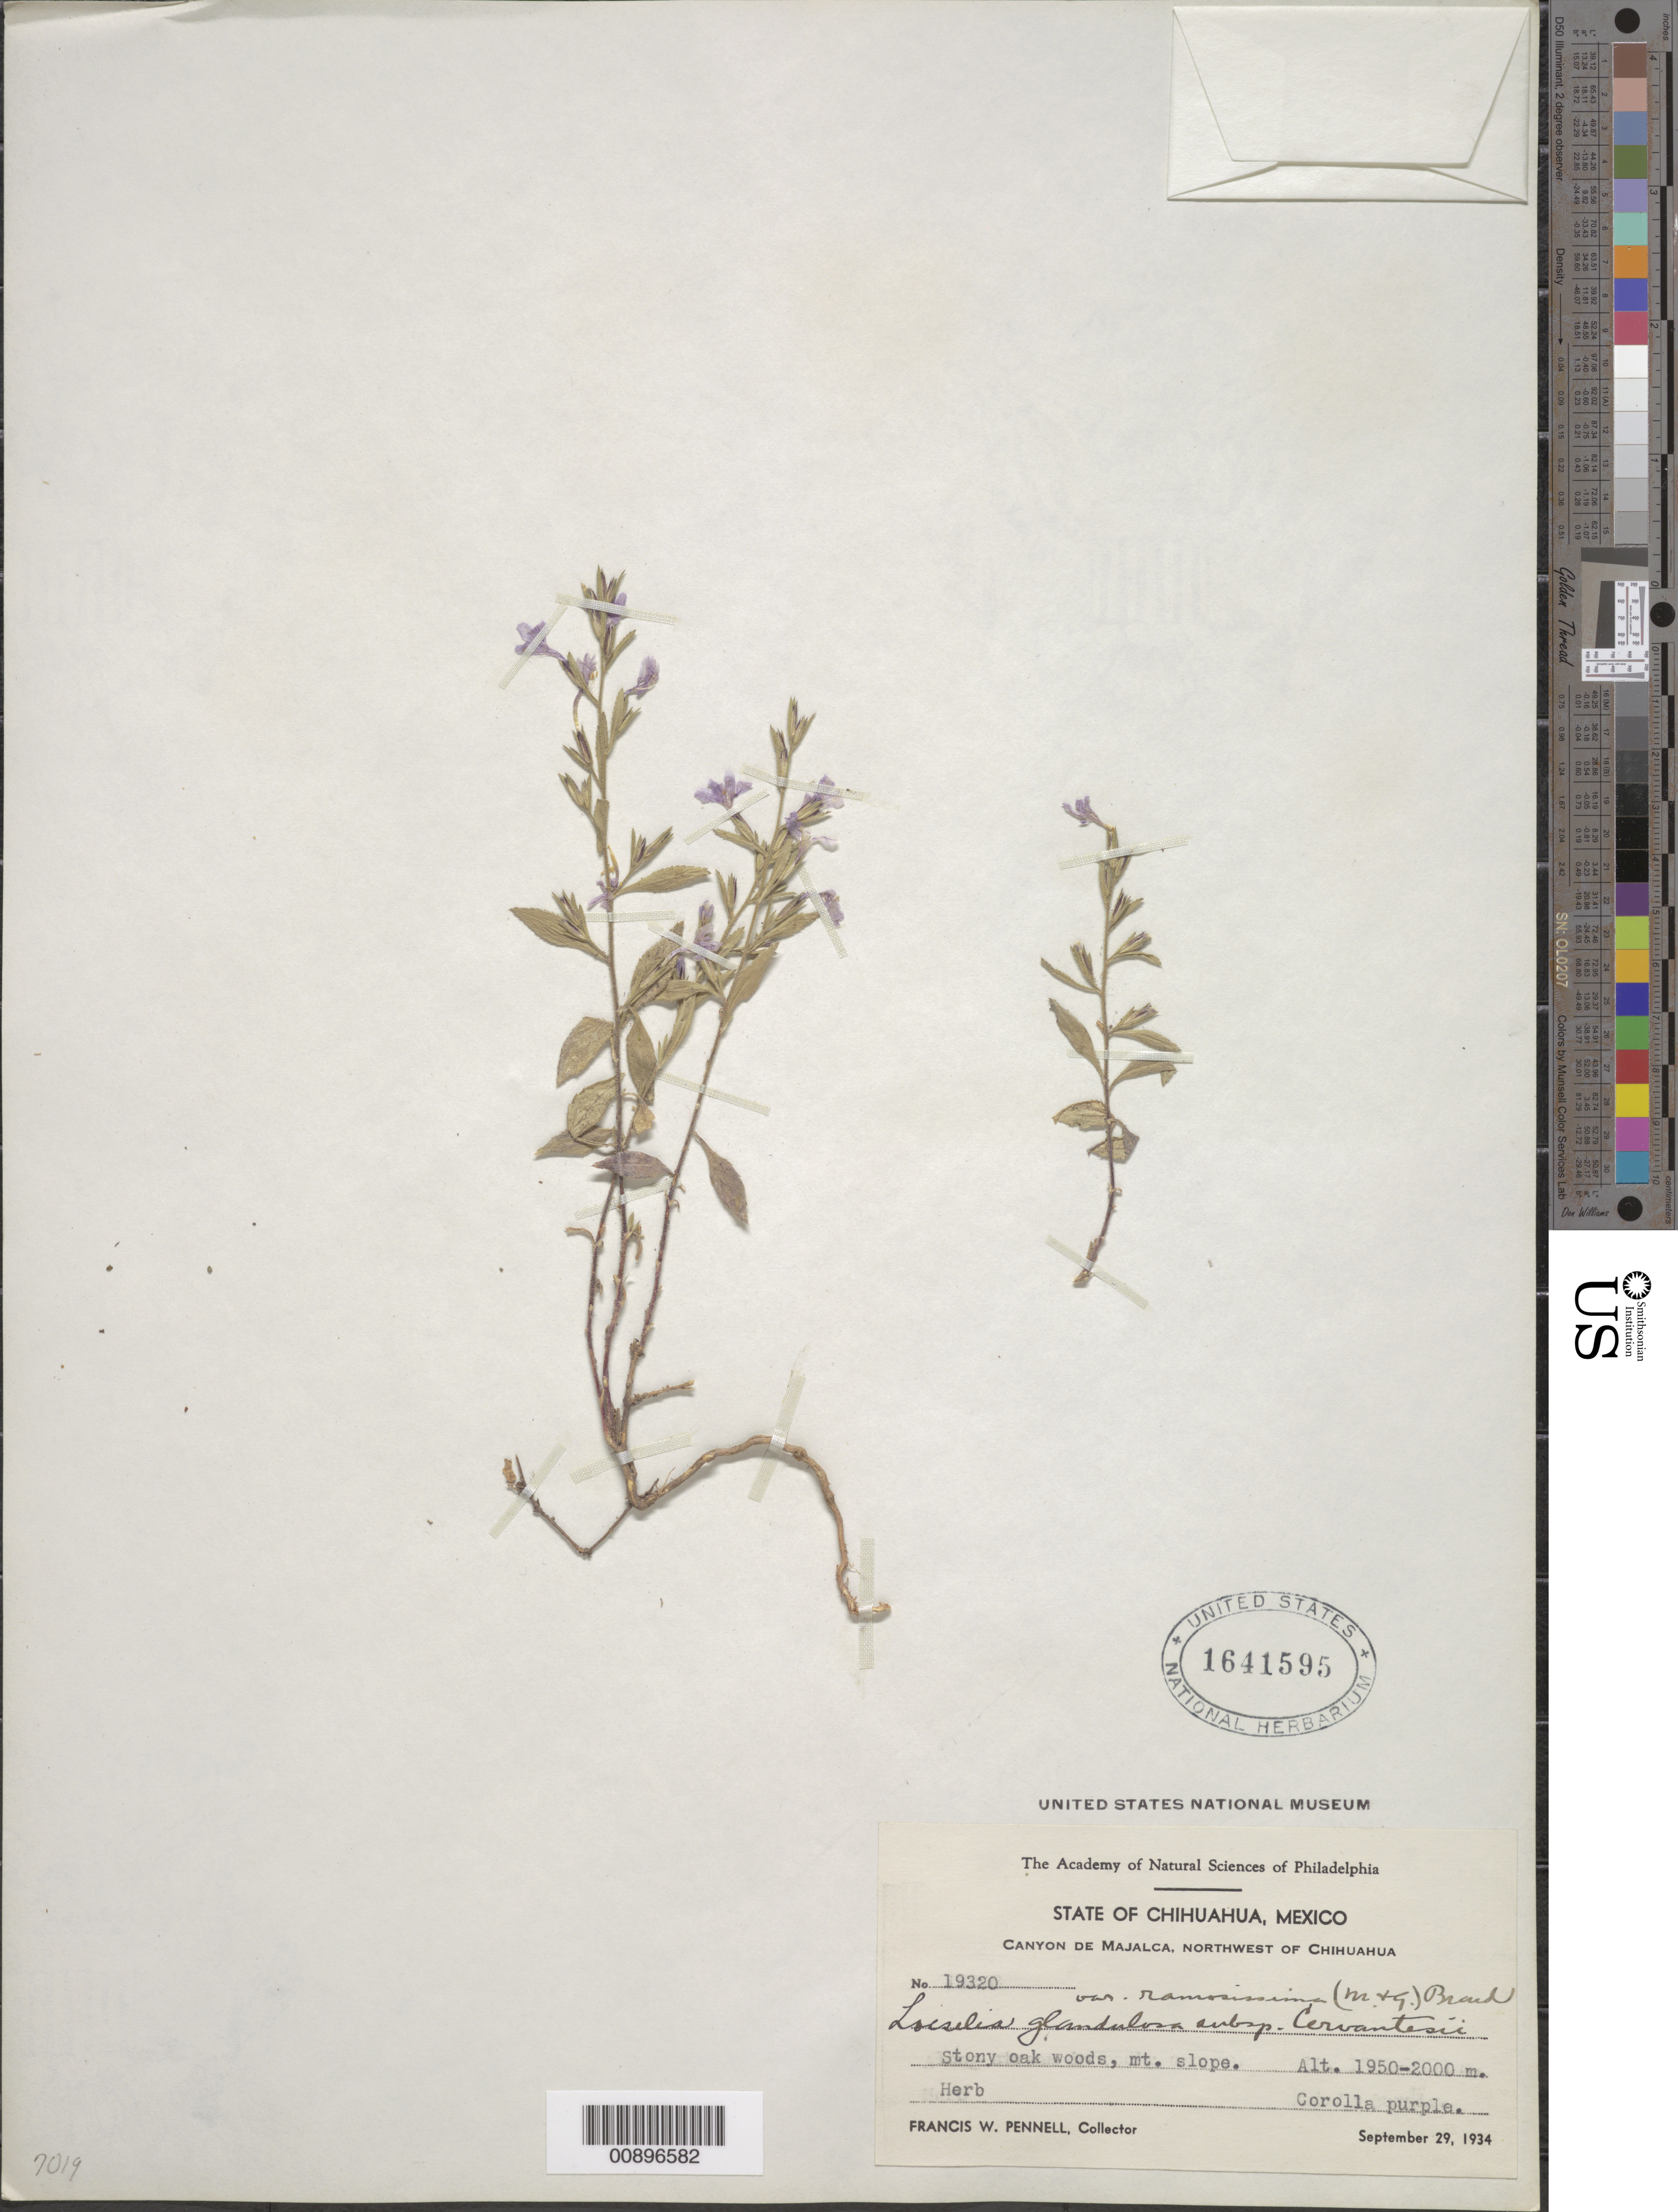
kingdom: Plantae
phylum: Tracheophyta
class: Magnoliopsida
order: Ericales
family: Polemoniaceae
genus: Loeselia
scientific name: Loeselia glandulosa subsp. cervantesii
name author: (Cav.) G. Don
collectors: F. W. Pennell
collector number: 19320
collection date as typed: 29 Sep 1934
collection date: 1934-09-29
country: Mexico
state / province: Chihuahua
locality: Canyon de Majalca, Northwest of Chihuahua.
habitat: Stony oak woods, mountain slope.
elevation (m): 2000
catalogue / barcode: US 1641595